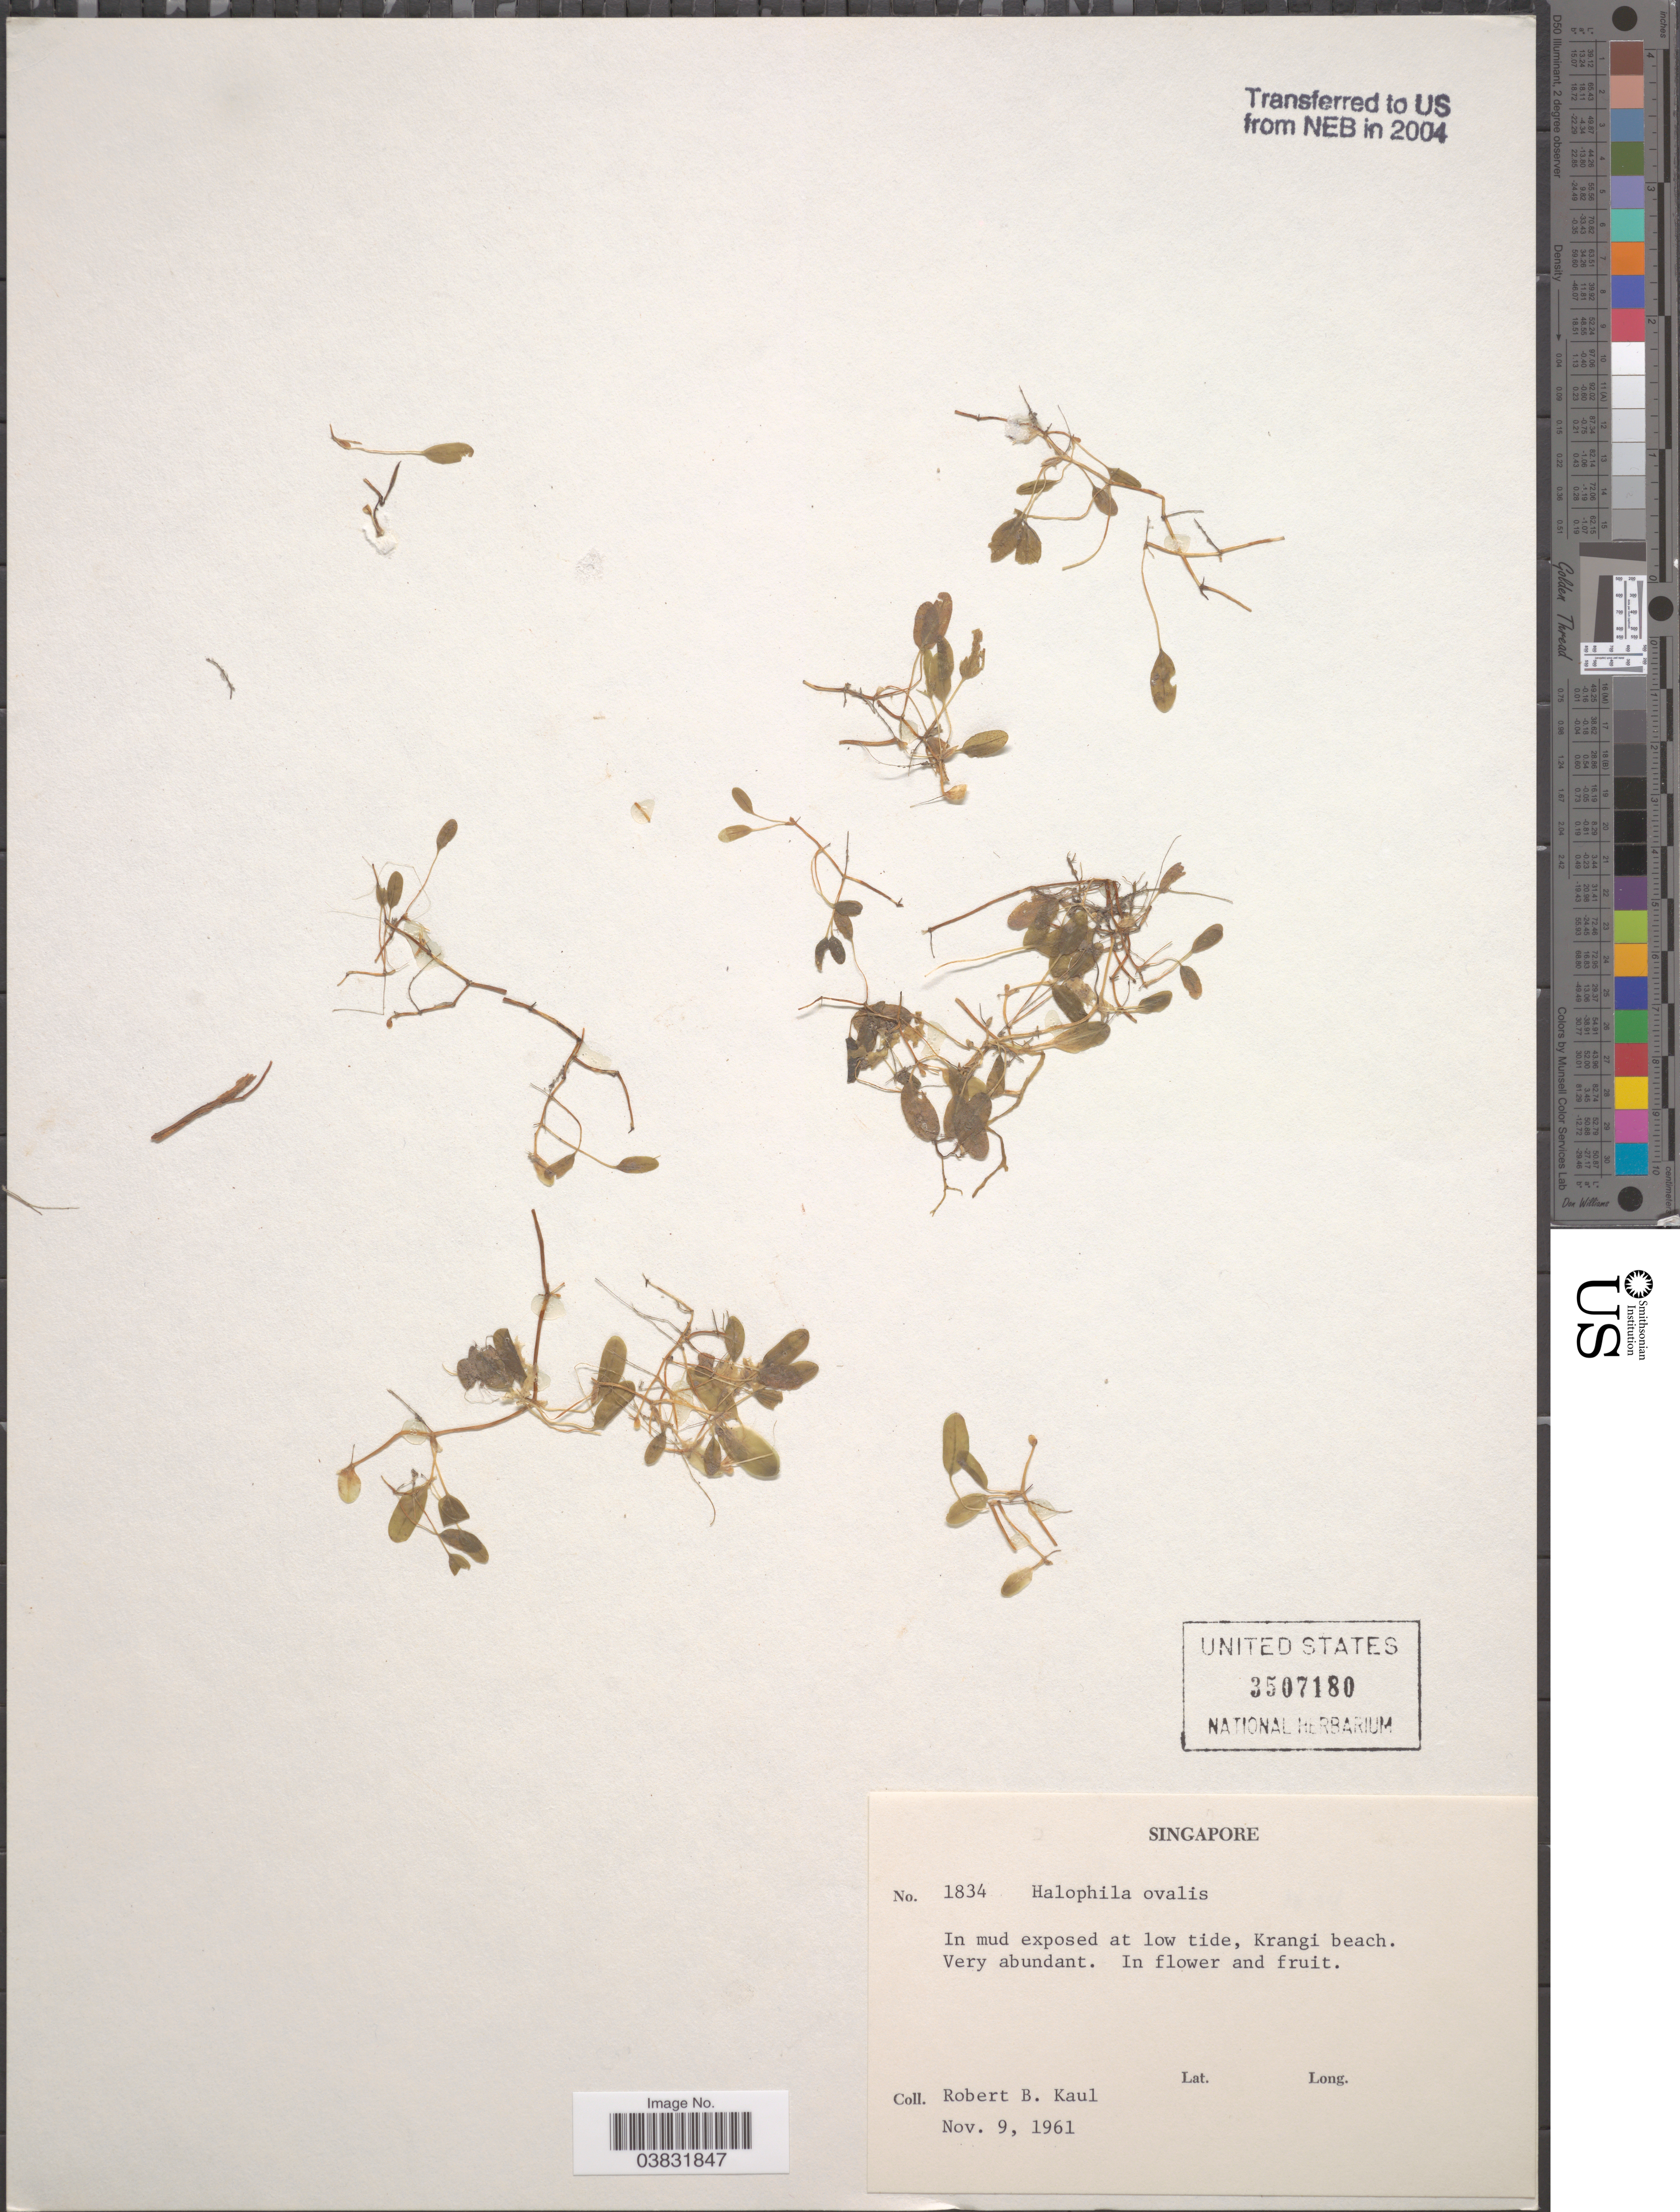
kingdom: Plantae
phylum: Tracheophyta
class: Liliopsida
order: Alismatales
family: Hydrocharitaceae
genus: Halophila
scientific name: Halophila ovalis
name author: (R. Br.) Hook. f.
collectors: R. Kaul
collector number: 1834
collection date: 1961-11-09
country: Singapore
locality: Krangi beach.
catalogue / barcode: US 3507180